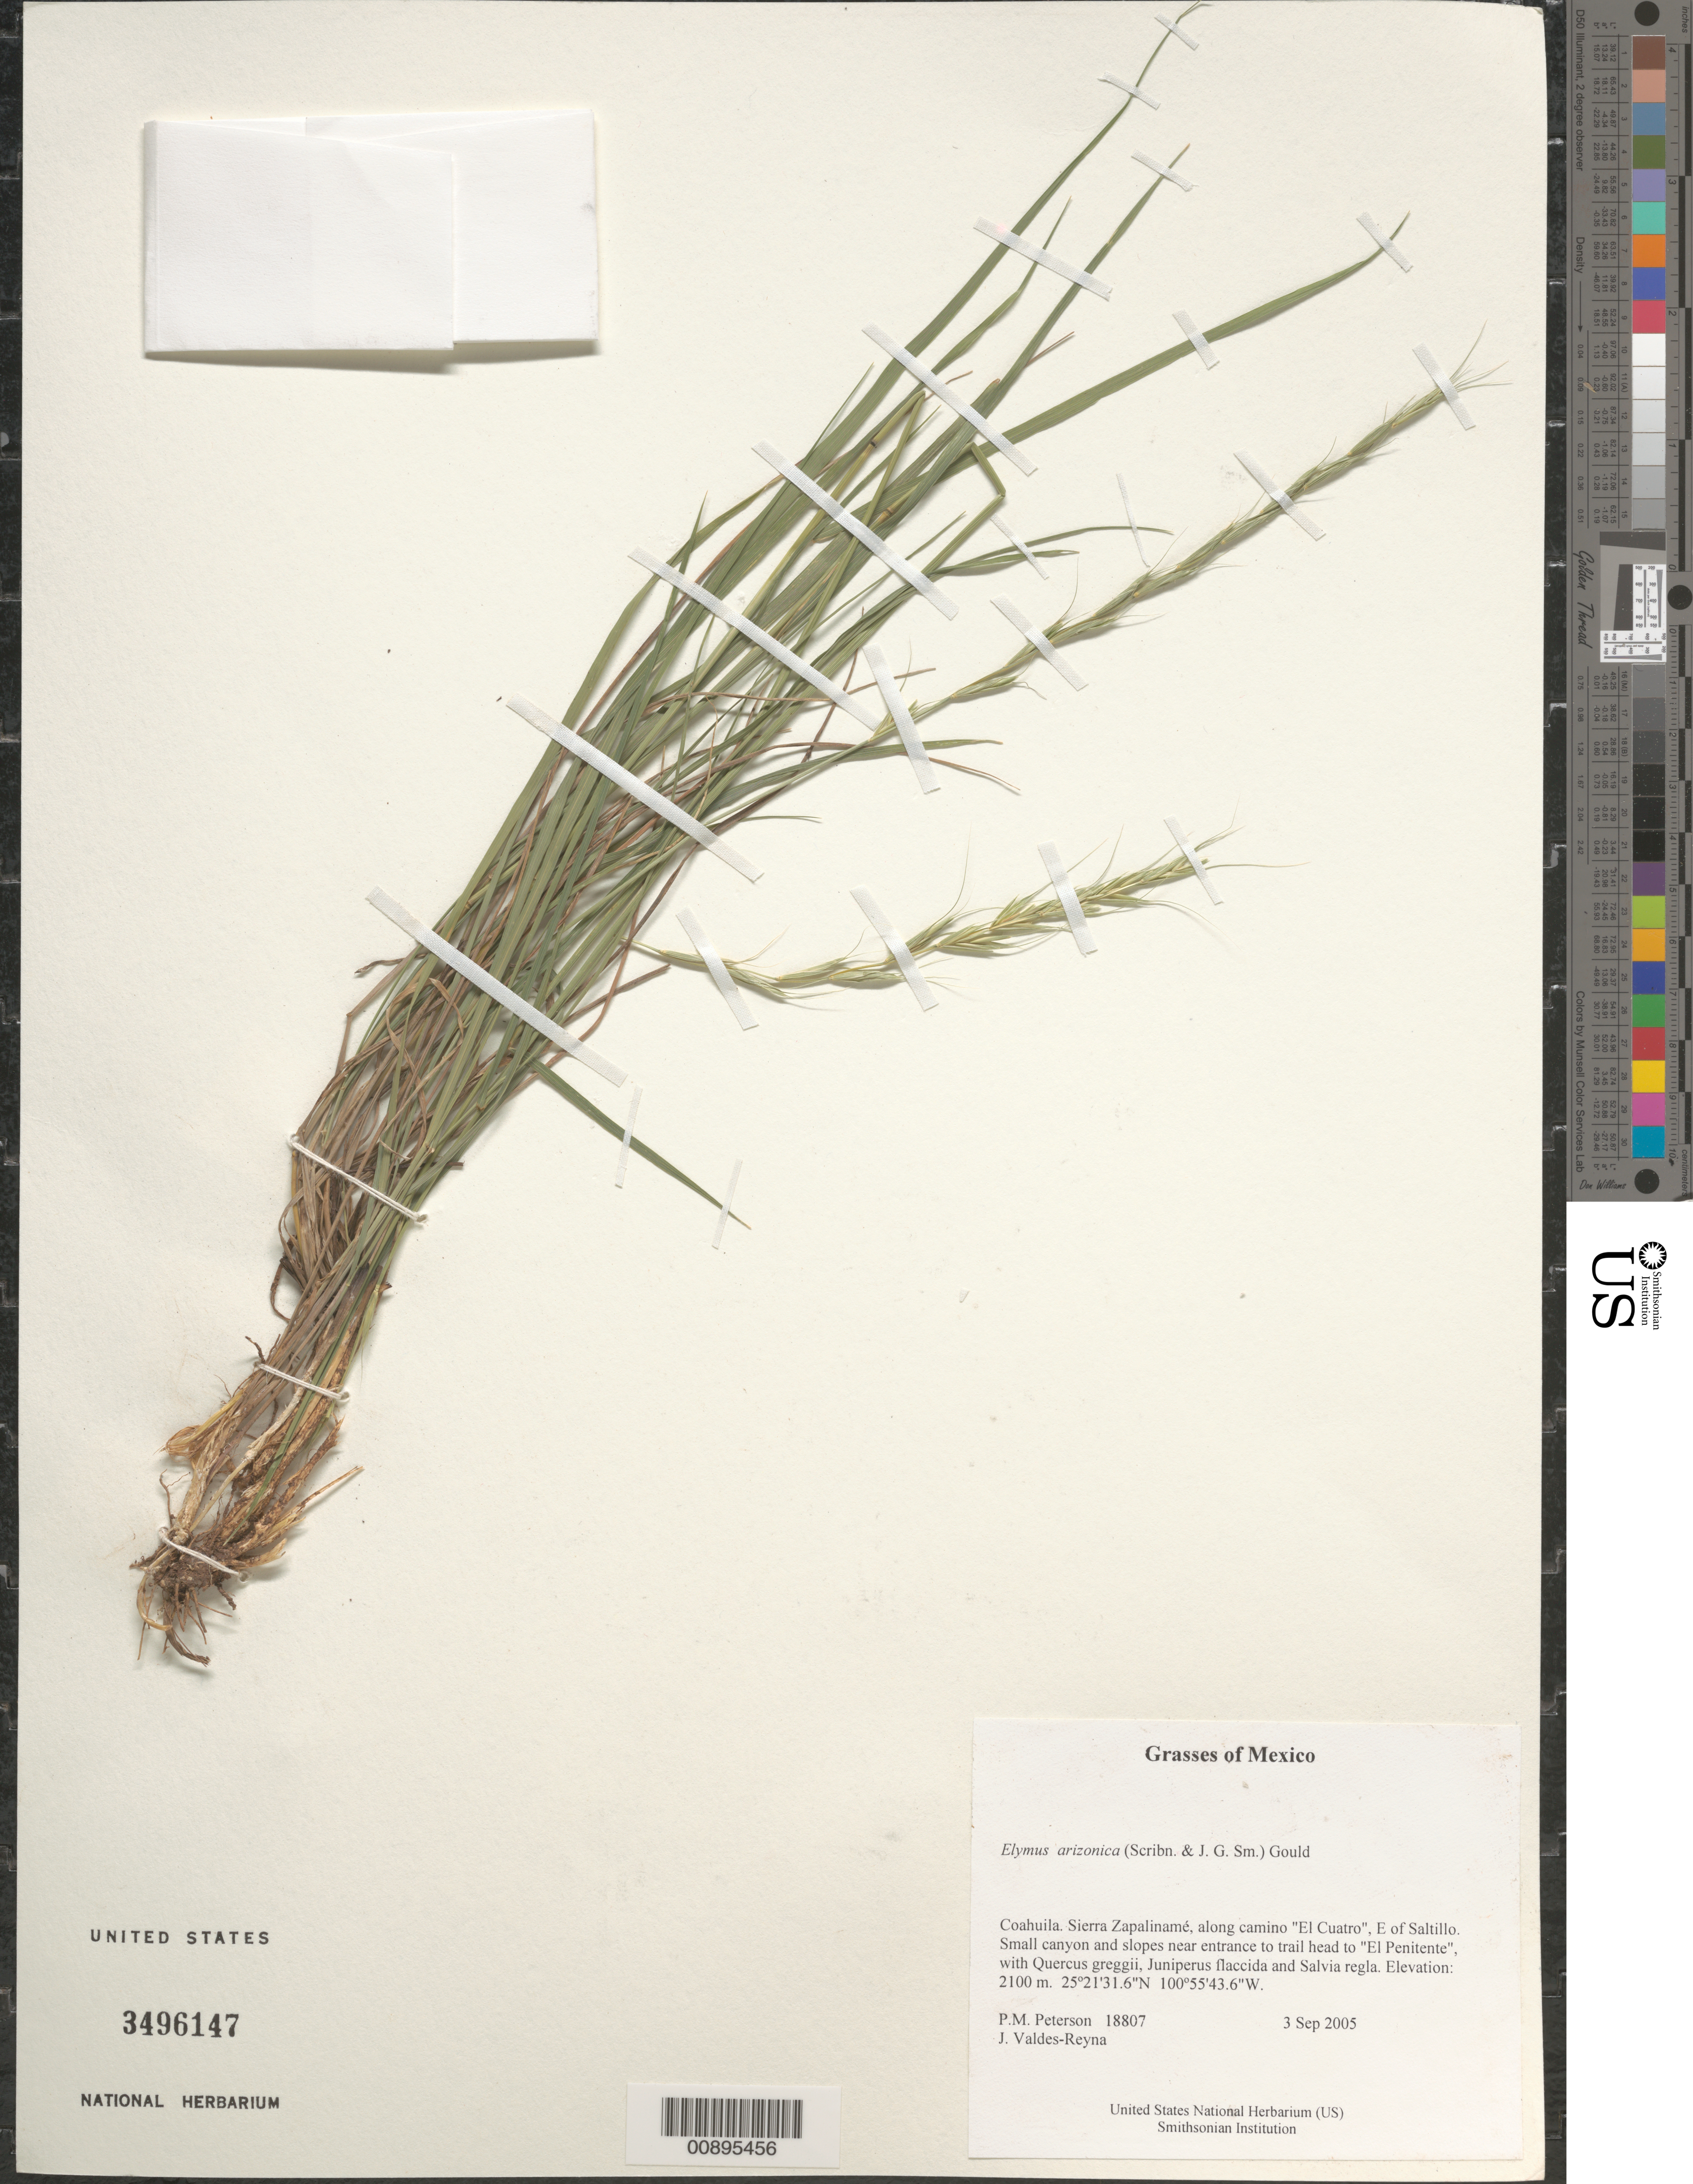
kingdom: Plantae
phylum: Tracheophyta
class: Liliopsida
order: Poales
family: Poaceae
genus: Elymus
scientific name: Elymus arizonicus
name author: (Scribn. & J.G. Sm.) Gould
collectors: P. M. Peterson & J. Valdés-Reyna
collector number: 18807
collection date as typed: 03 Sep 2005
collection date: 2005-09-03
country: Mexico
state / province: Coahuila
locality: Sierra Zapalinamé, along camino "El Cuatro", E of Saltillo. Small canyon and slopes near entrance to trail head to "El Penitente", with Quercus greggii, Juniperus flaccida and Salvia regla.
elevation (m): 2100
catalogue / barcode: US 3496147